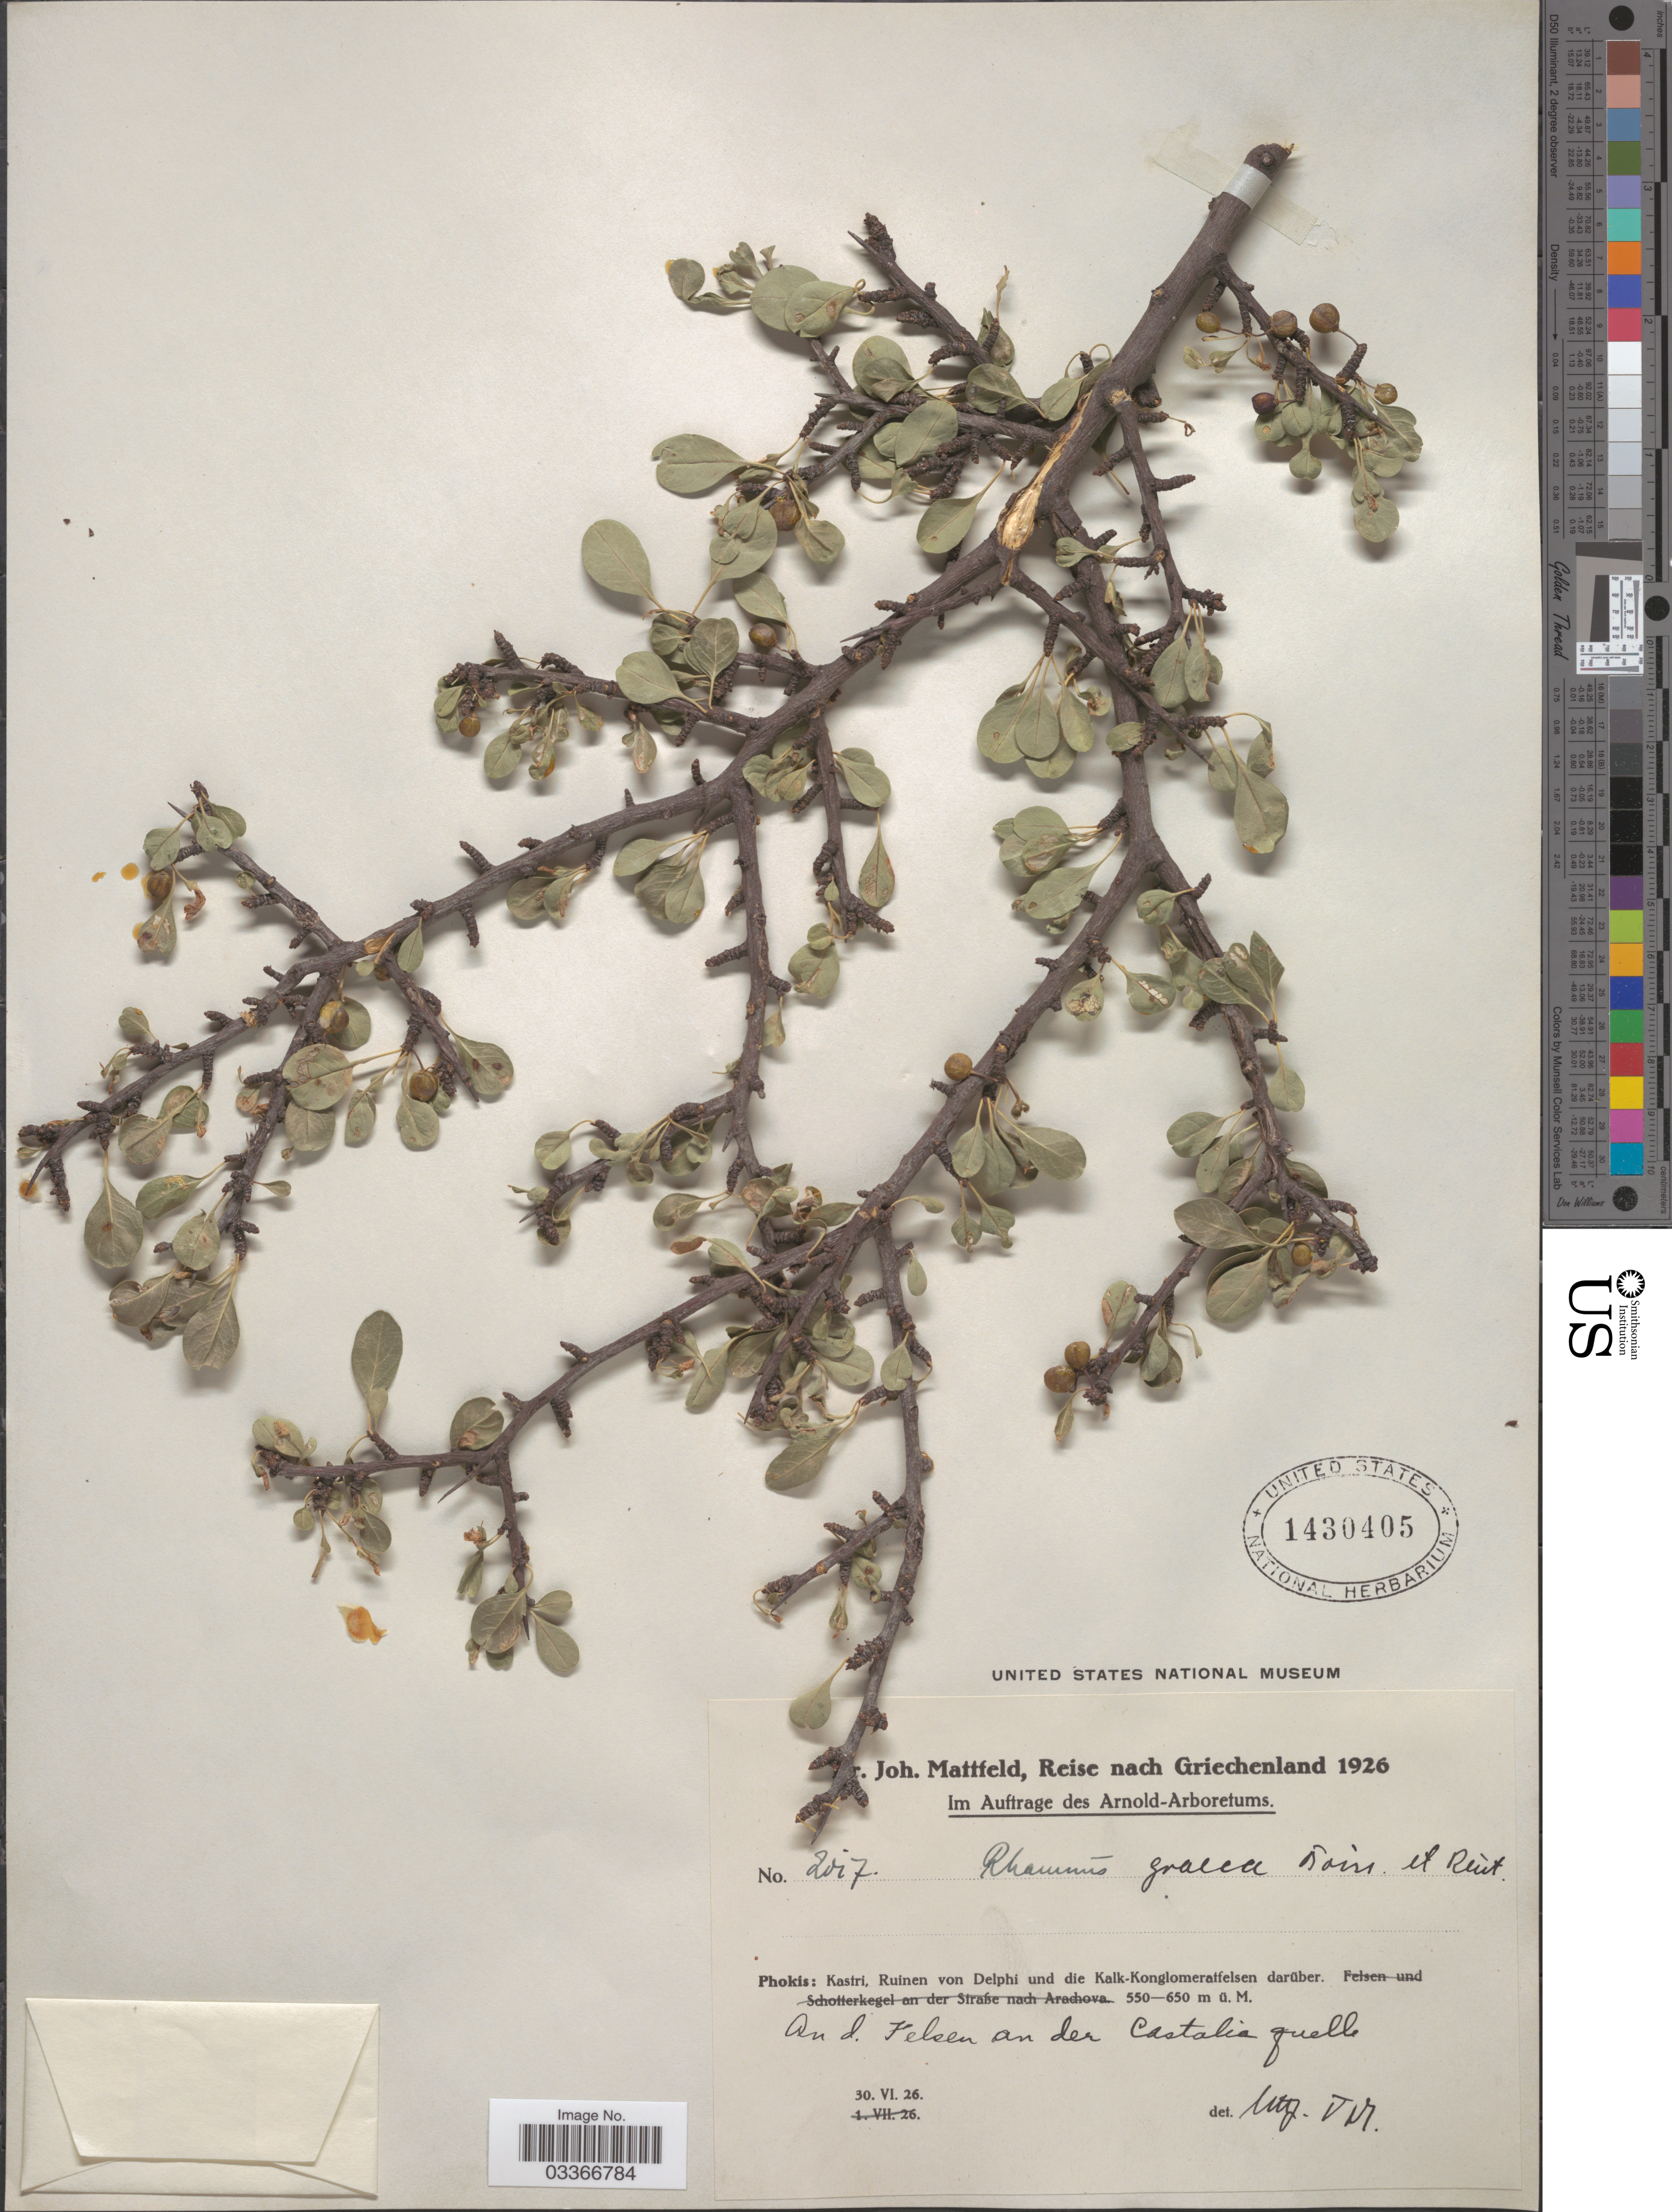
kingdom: Plantae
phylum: Tracheophyta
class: Magnoliopsida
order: Rosales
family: Rhamnaceae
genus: Rhamnus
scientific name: Rhamnus graeca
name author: Boiss. & Reut.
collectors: J. Mattfeld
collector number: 2017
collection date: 1926-06-30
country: Greece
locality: Griechenland. Phokis: Kastri, Ruinen von Delphi un die Kalk-Konglomeratfelsen darüber. An d. Felsen an der Castalia guelle.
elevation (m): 550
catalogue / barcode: US 1430405